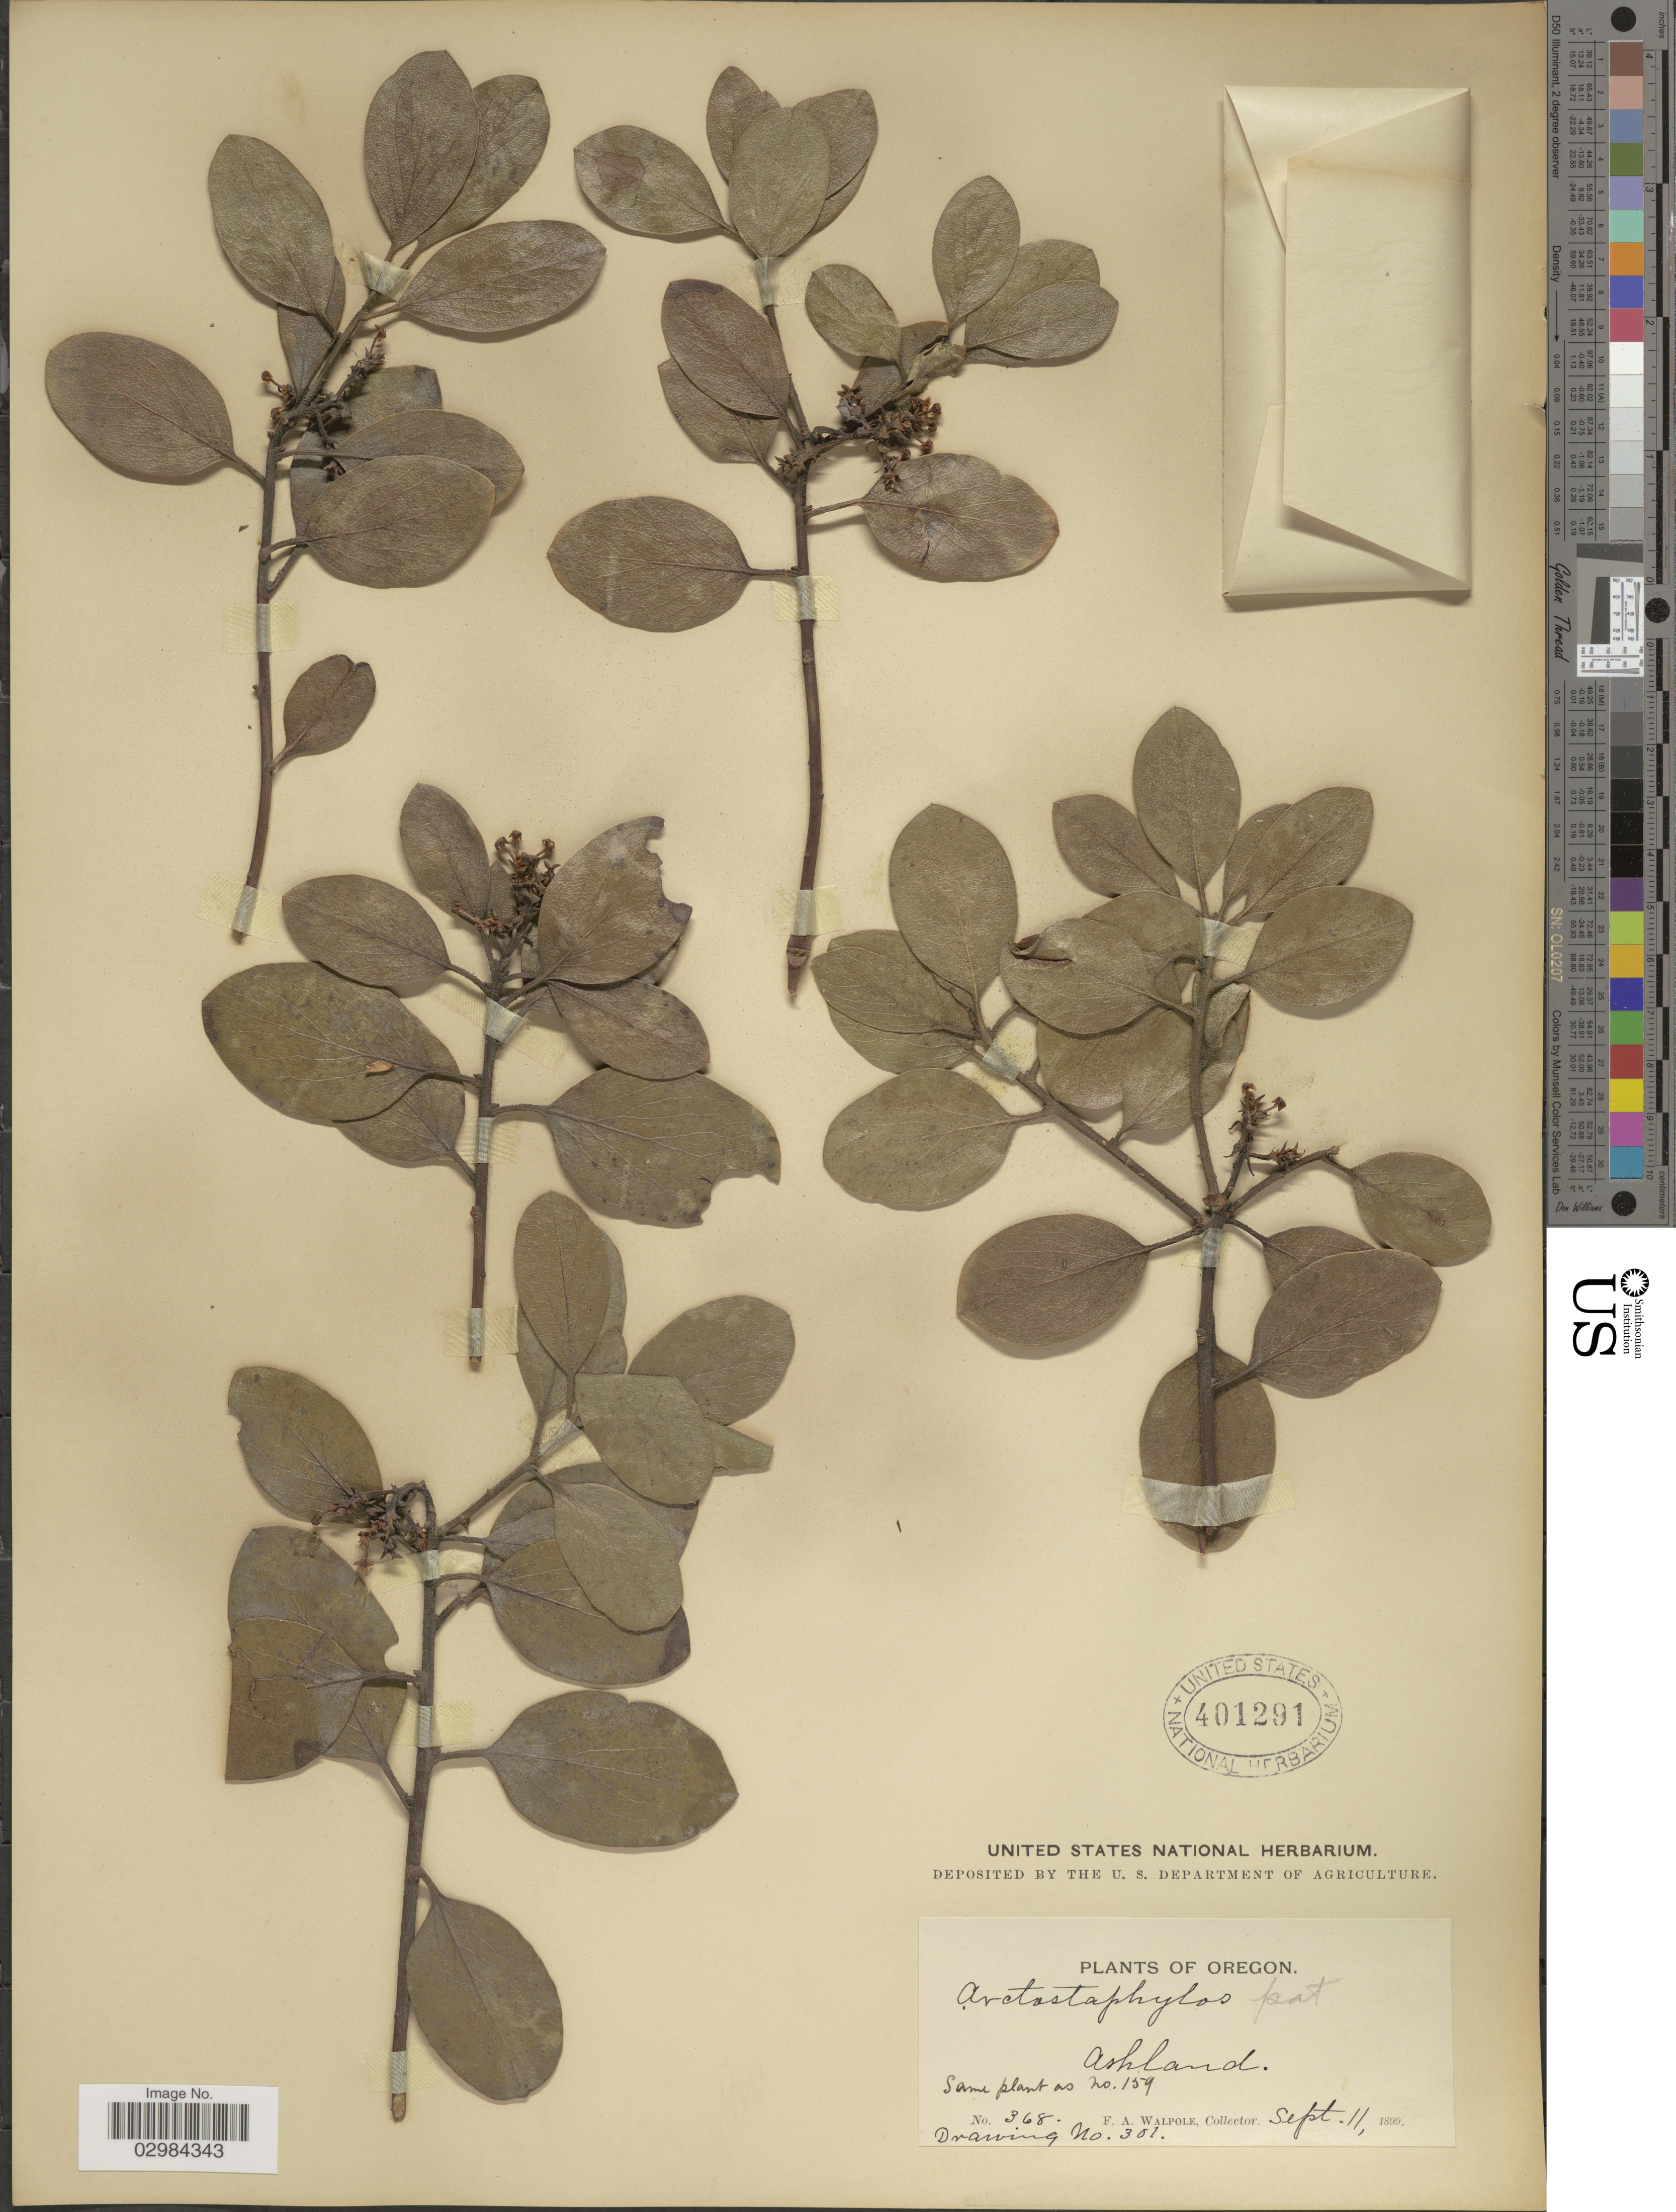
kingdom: Plantae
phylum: Tracheophyta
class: Magnoliopsida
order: Ericales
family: Ericaceae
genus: Arctostaphylos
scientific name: Arctostaphylos patula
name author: Greene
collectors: F. Walpole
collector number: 368/301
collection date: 1899-09-11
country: United States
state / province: Oregon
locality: Ashland.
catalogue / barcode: US 401291